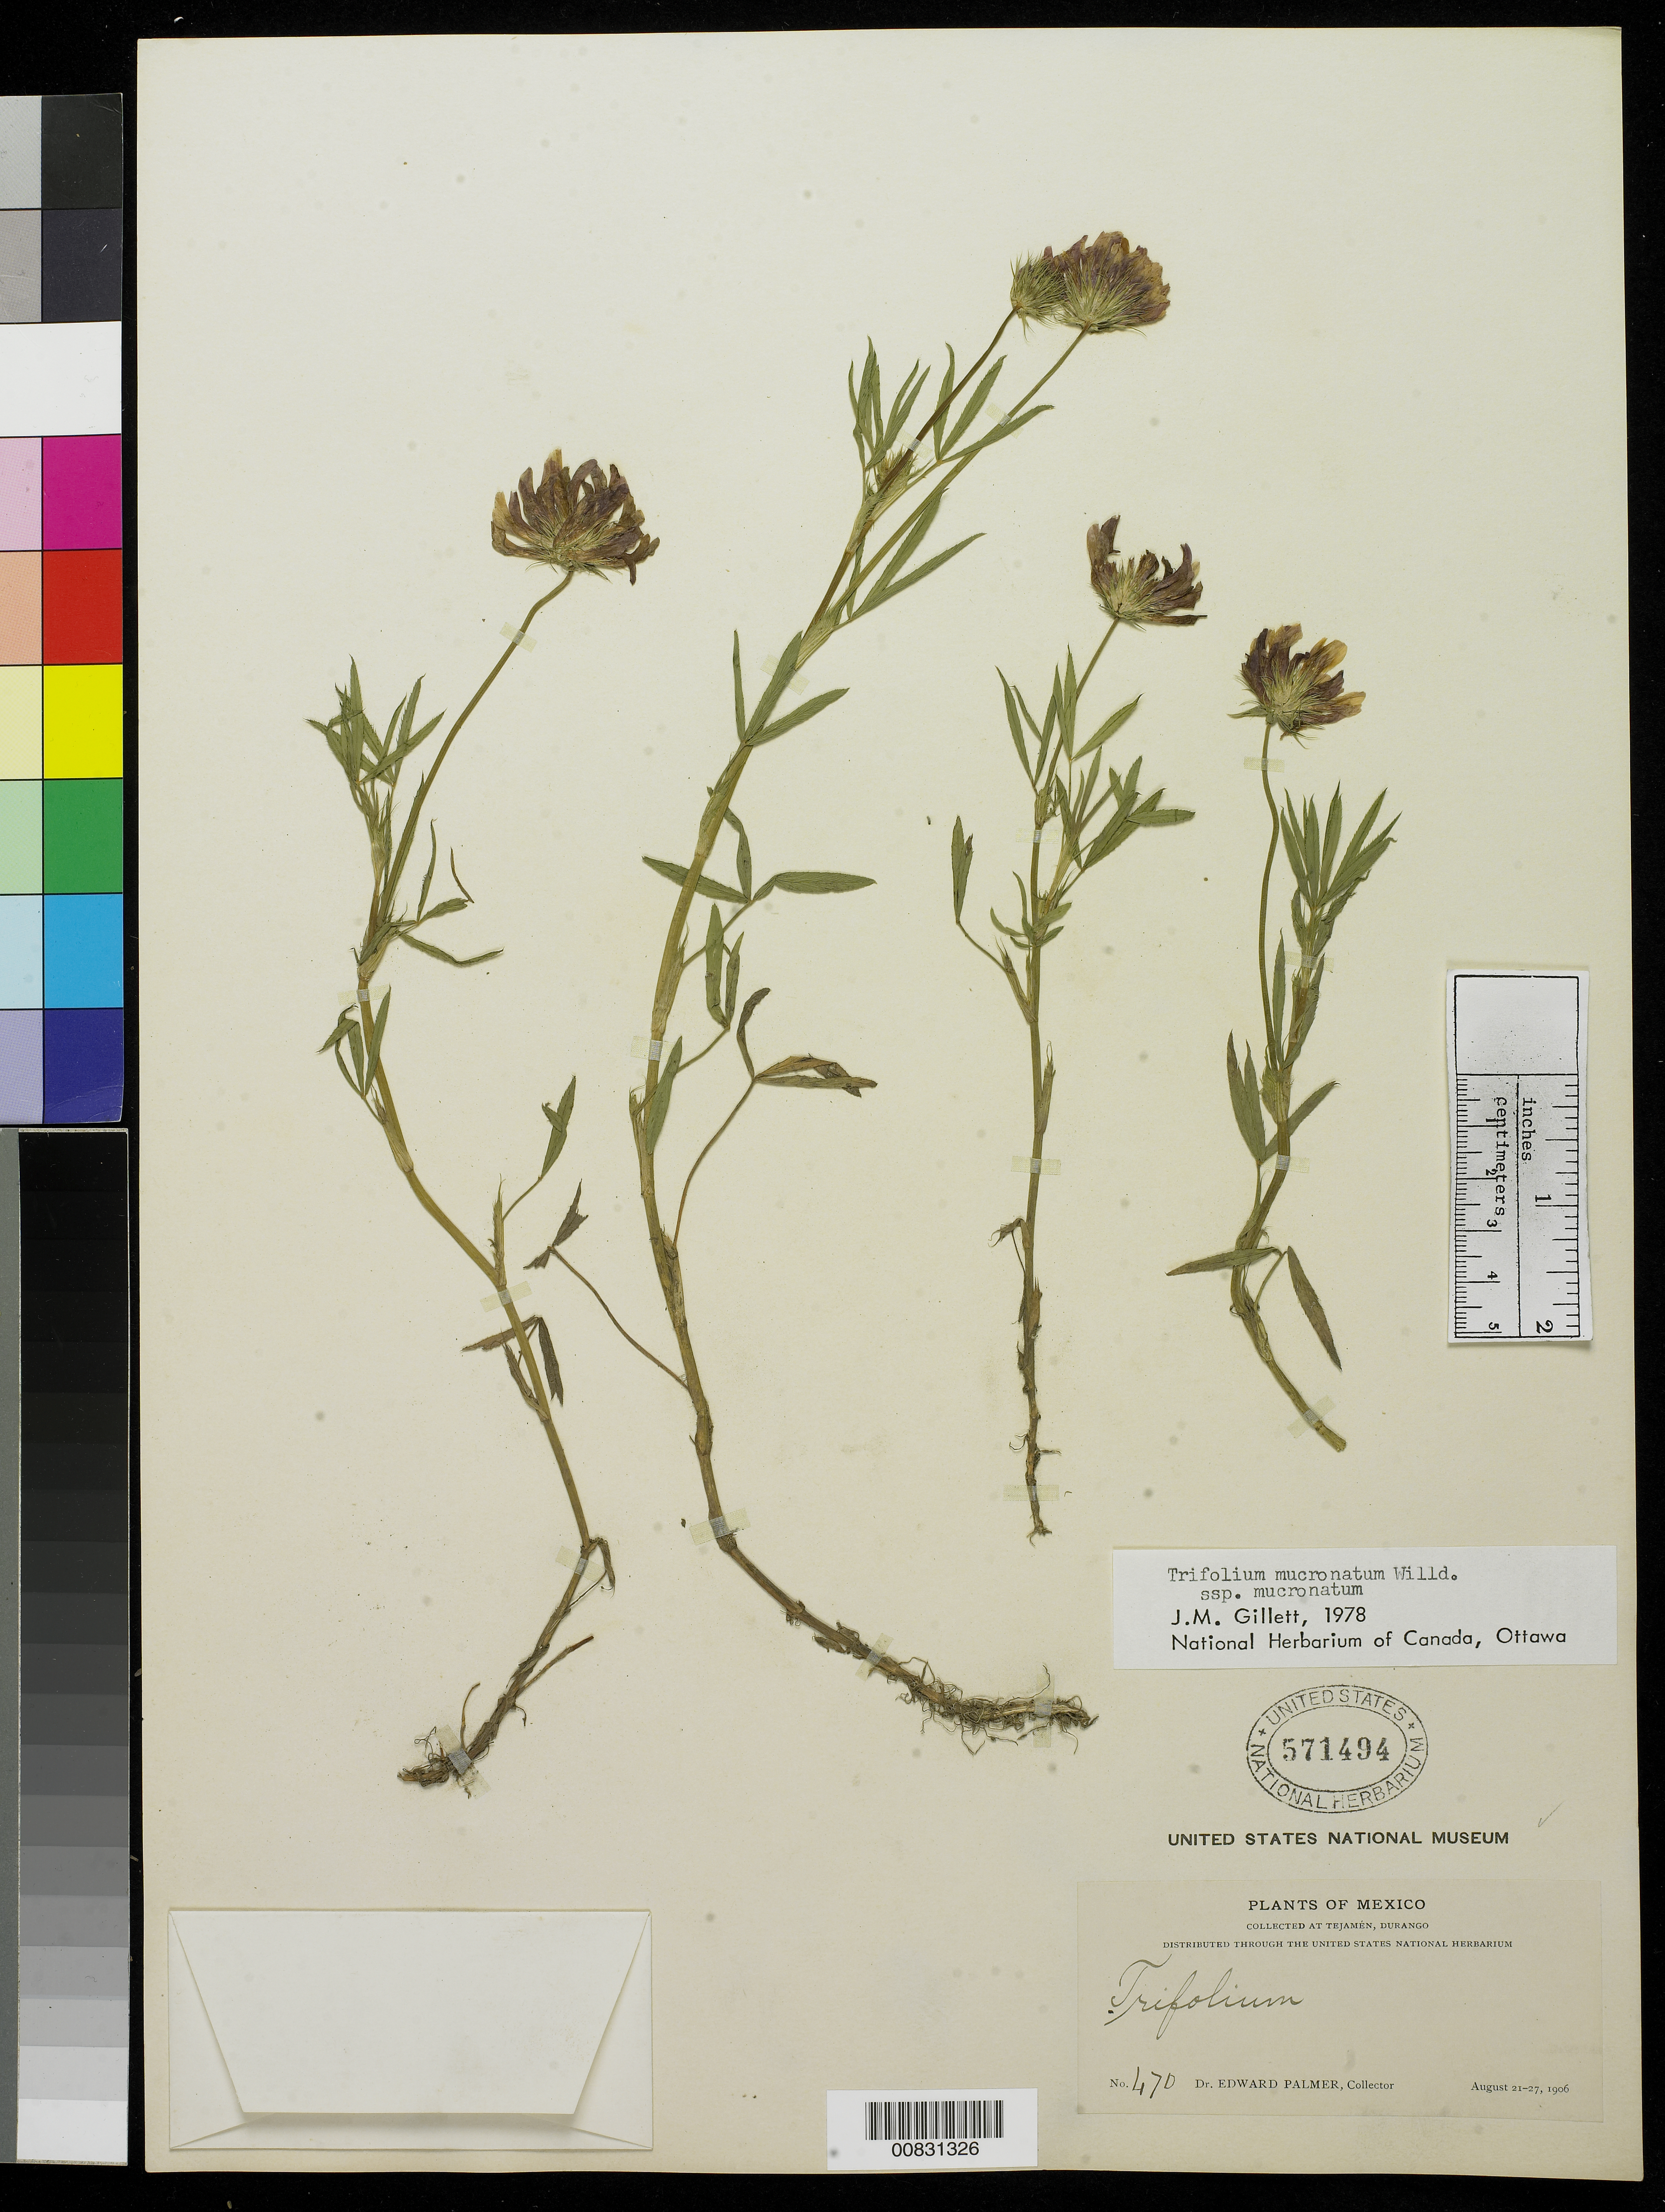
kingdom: Plantae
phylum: Tracheophyta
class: Magnoliopsida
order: Fabales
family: Fabaceae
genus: Trifolium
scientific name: Trifolium mucronatum subsp. mucronatum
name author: Willd. ex Spreng.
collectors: E. Palmer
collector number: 470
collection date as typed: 21 Aug 1906 to 27 Aug 1906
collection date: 1906-08-21/1906-08-27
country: Mexico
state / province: Durango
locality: Tejamén, Durango.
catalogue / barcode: US 571494